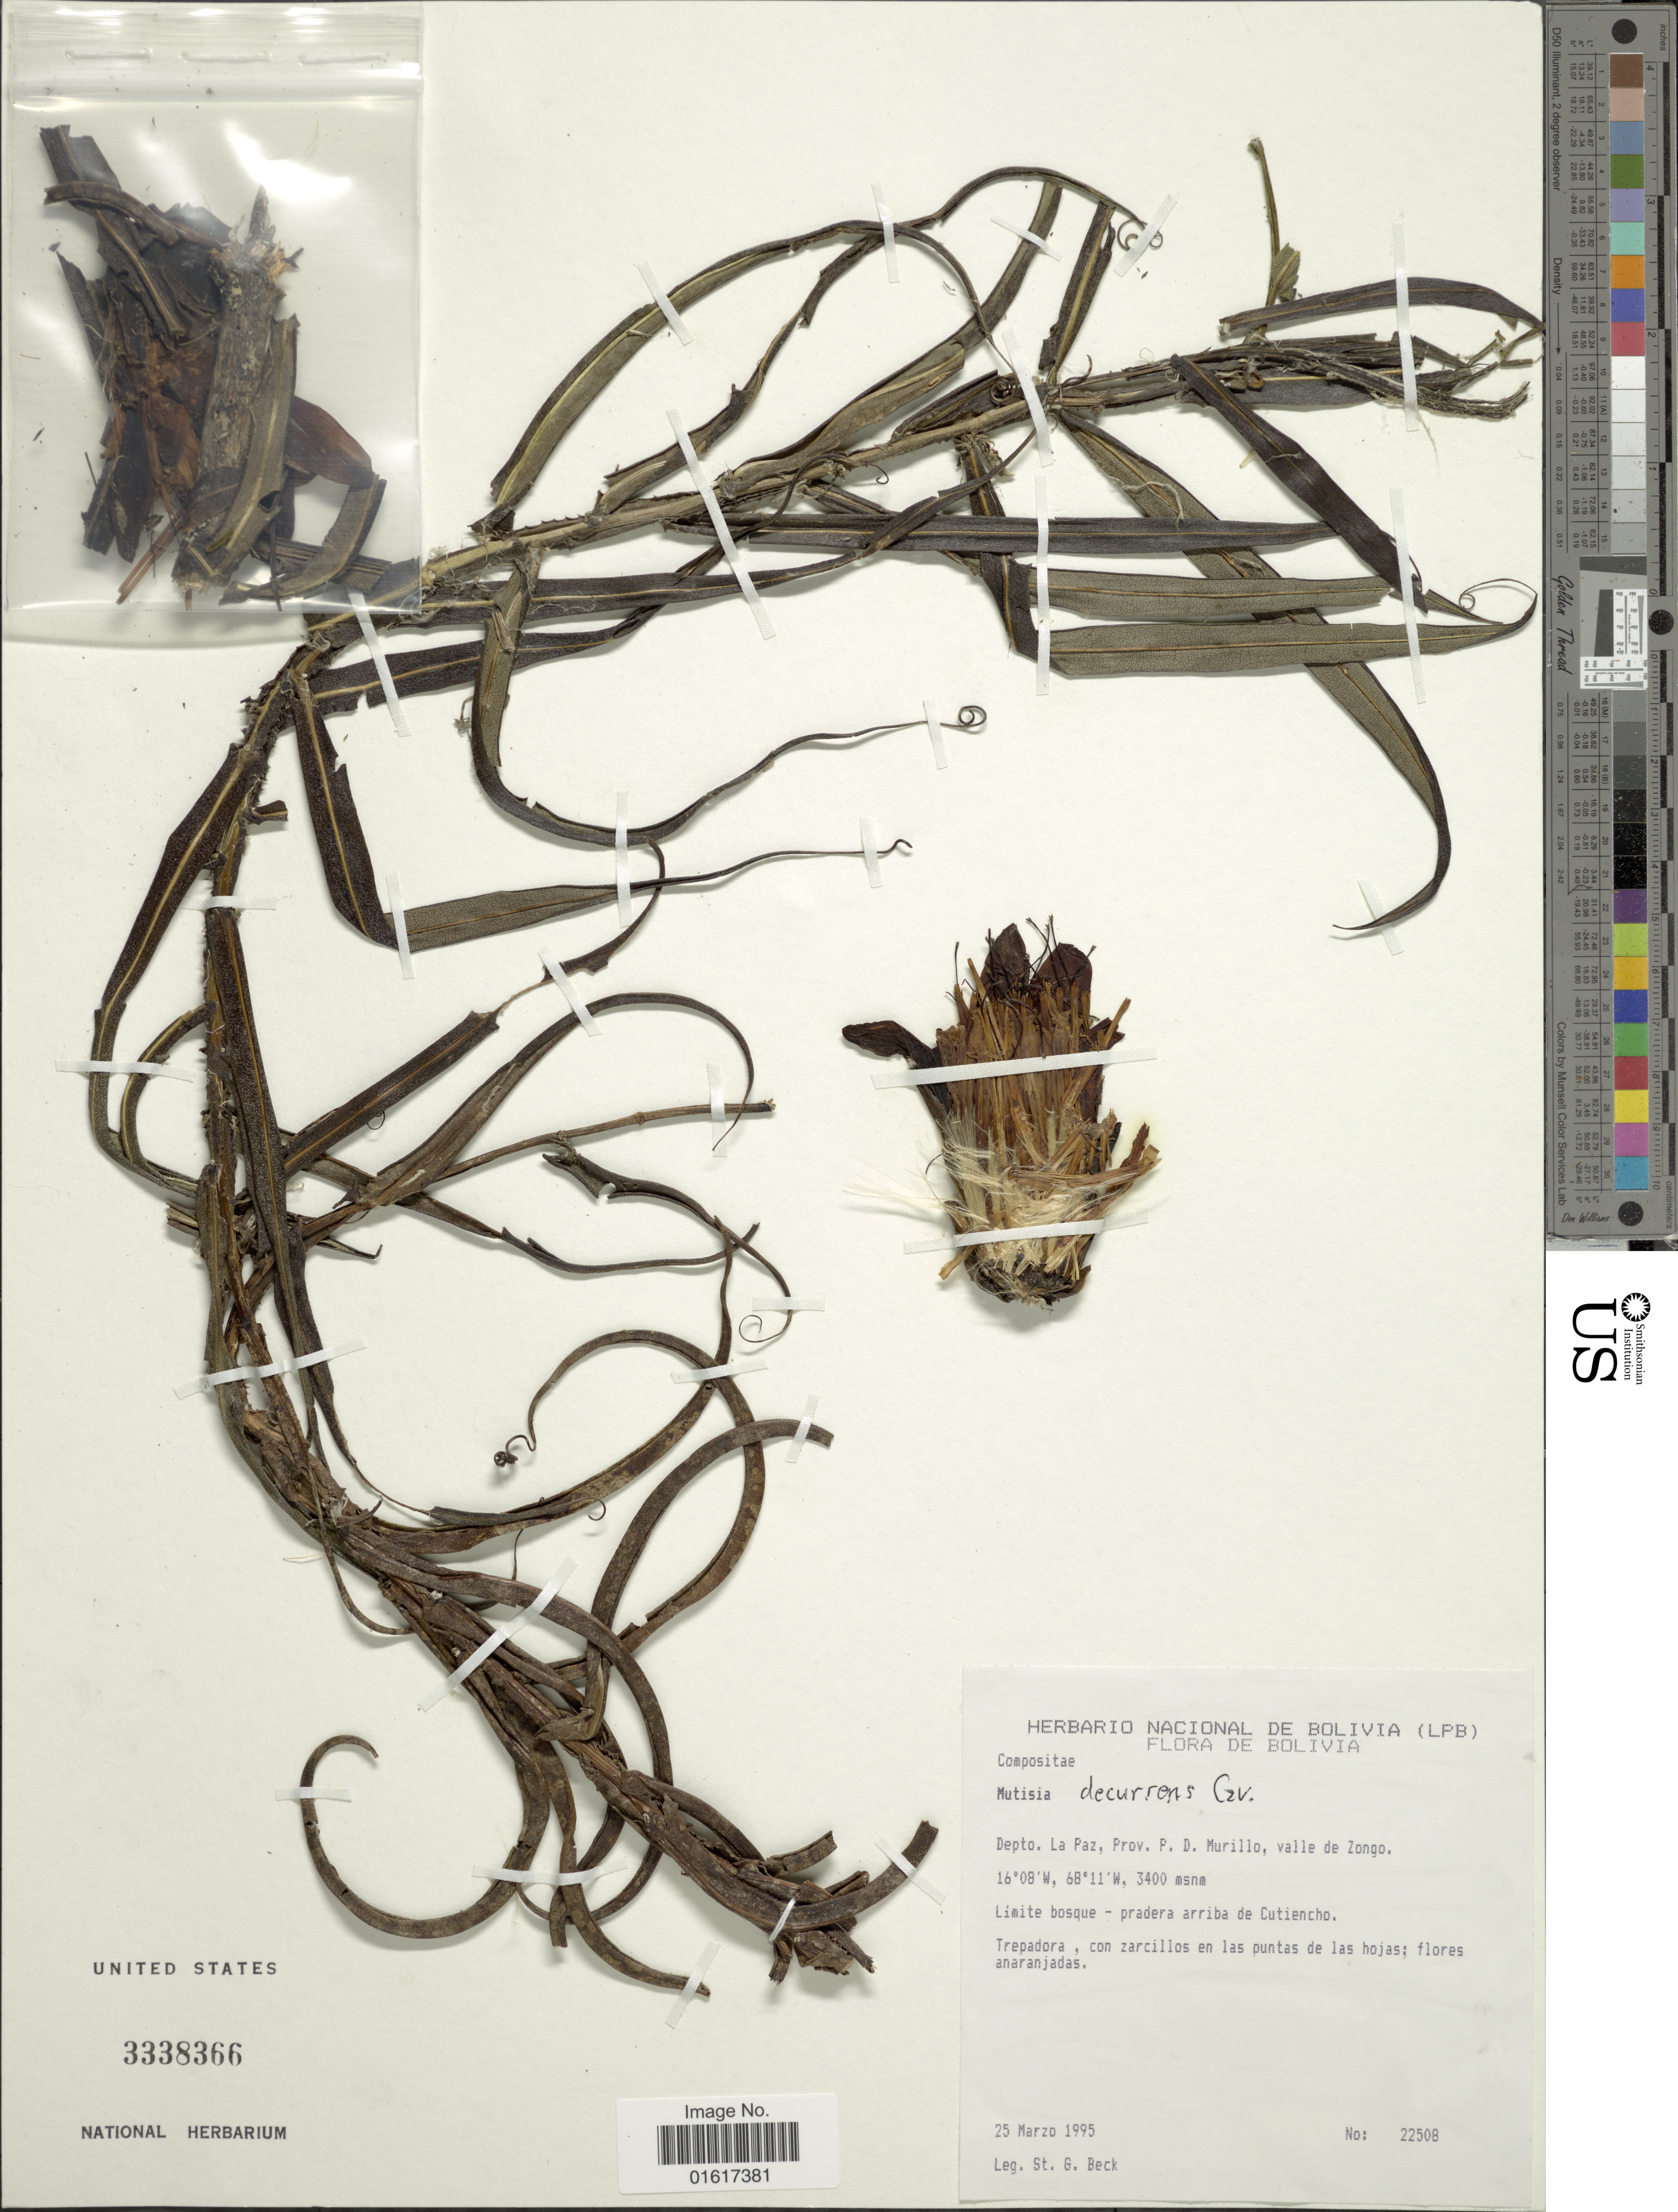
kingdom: Plantae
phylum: Tracheophyta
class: Magnoliopsida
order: Asterales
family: Asteraceae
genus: Mutisia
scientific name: Mutisia decurrens var. decurrens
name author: Cav.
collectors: S. G. Beck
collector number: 22508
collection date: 1995-03-25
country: Bolivia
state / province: La Paz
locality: Prov. P. D. Murrilo, valle de Zongo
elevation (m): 3400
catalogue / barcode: US 3338366